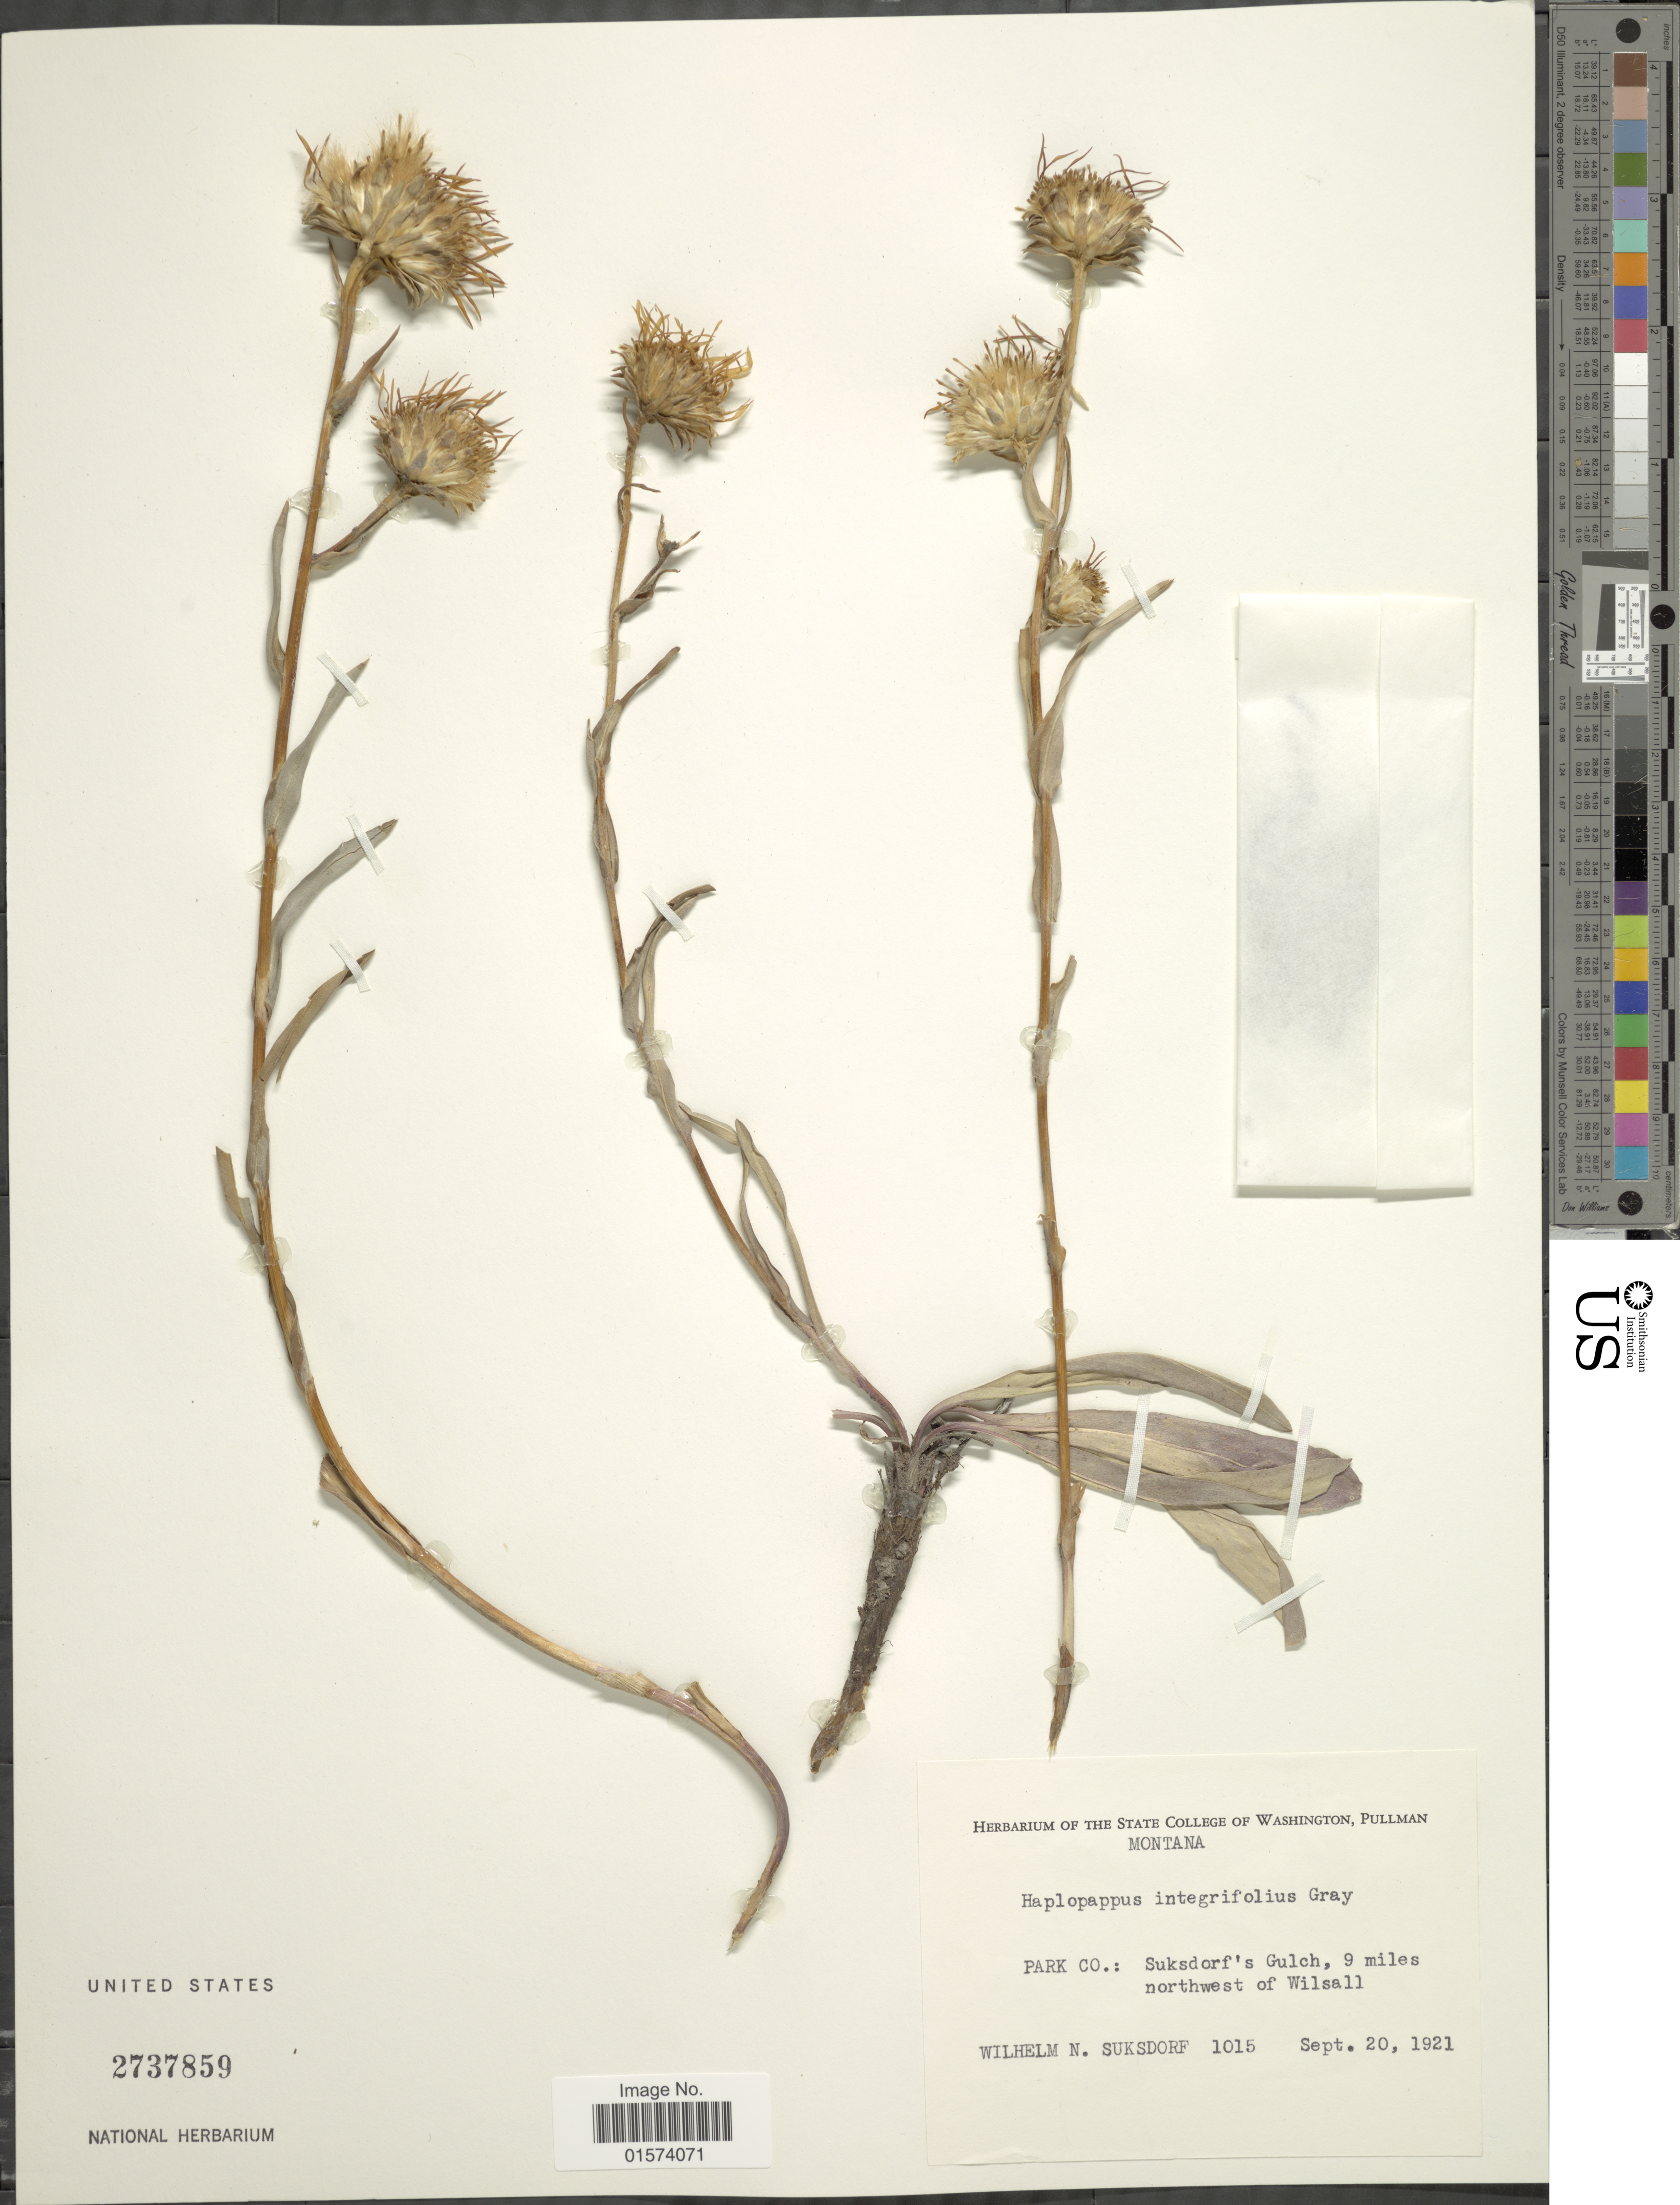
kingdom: Plantae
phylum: Tracheophyta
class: Magnoliopsida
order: Asterales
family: Asteraceae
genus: Pyrrocoma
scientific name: Pyrrocoma integrifolia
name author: (Porter ex A. Gray) Greene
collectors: W. N. Suksdorf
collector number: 1015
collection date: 1921-09-20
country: United States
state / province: Montana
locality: Prak Co.: Suksdorf's Gulch, 9 miles northwest of Wilsall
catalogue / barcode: US 2737859